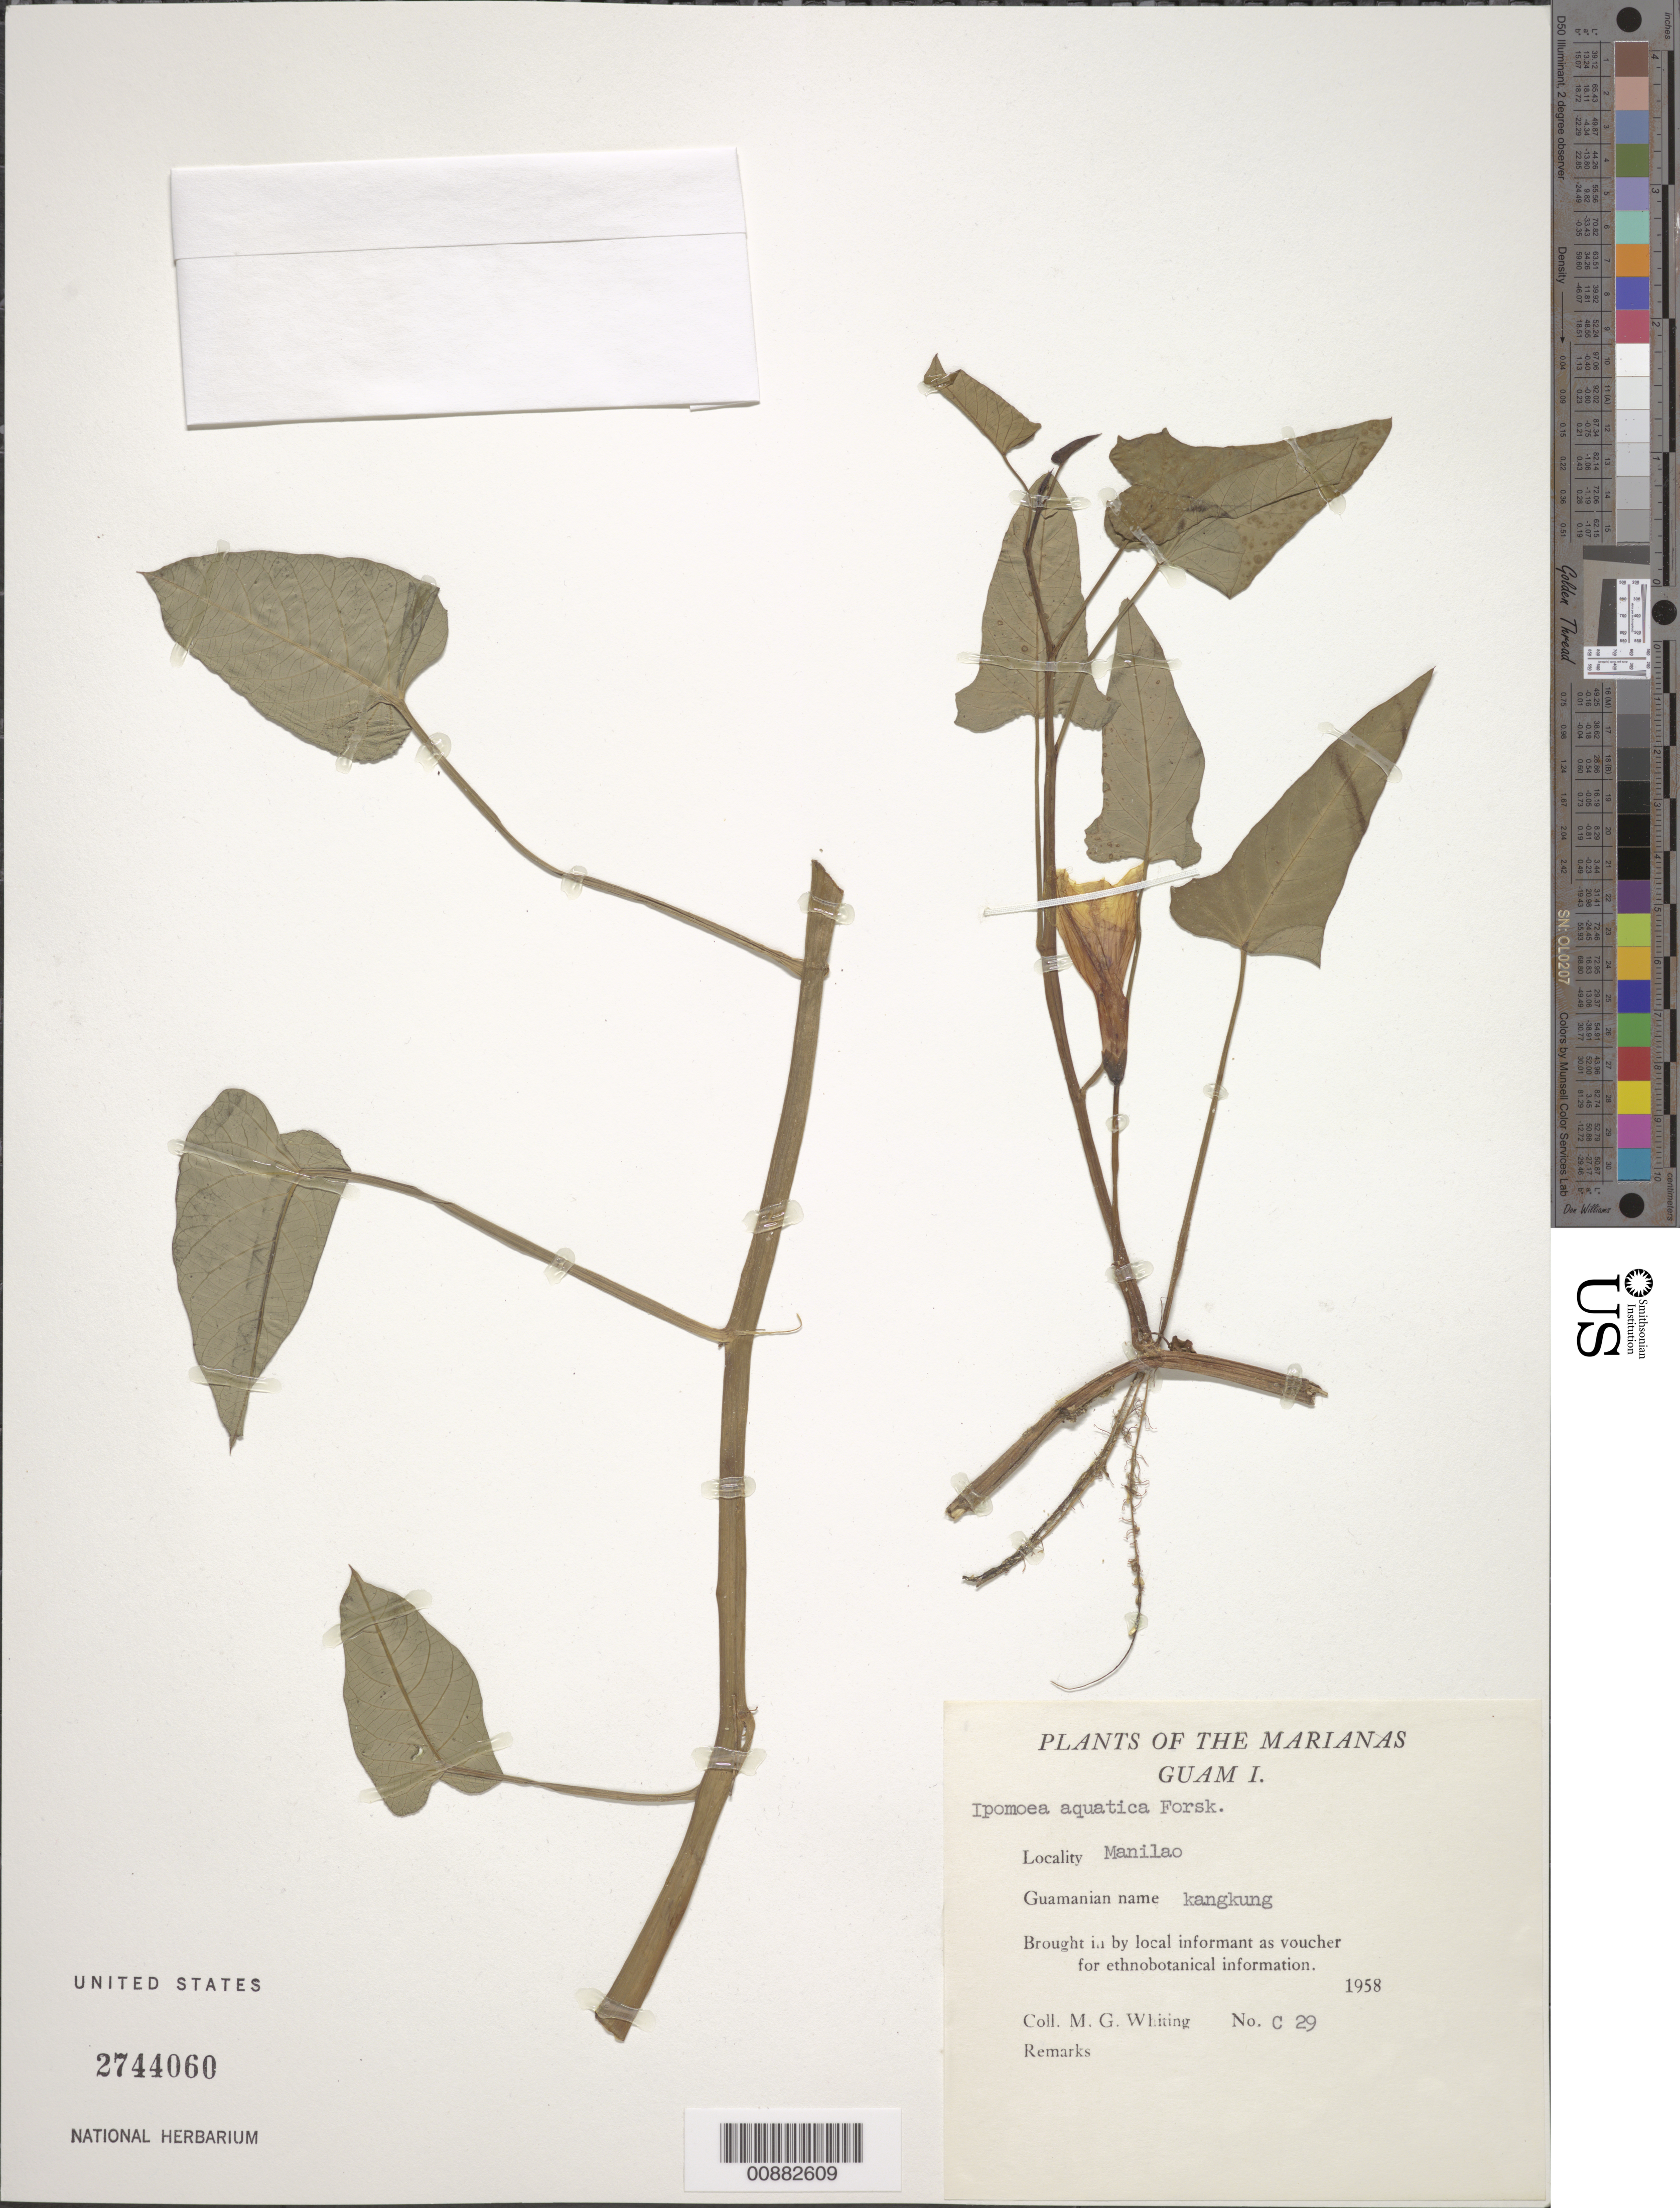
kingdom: Plantae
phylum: Tracheophyta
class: Magnoliopsida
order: Solanales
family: Convolvulaceae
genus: Ipomoea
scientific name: Ipomoea aquatica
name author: Forssk.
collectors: M. Whiting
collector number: C 29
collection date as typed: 1958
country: Guam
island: Guam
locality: Manilao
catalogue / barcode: US 2744060